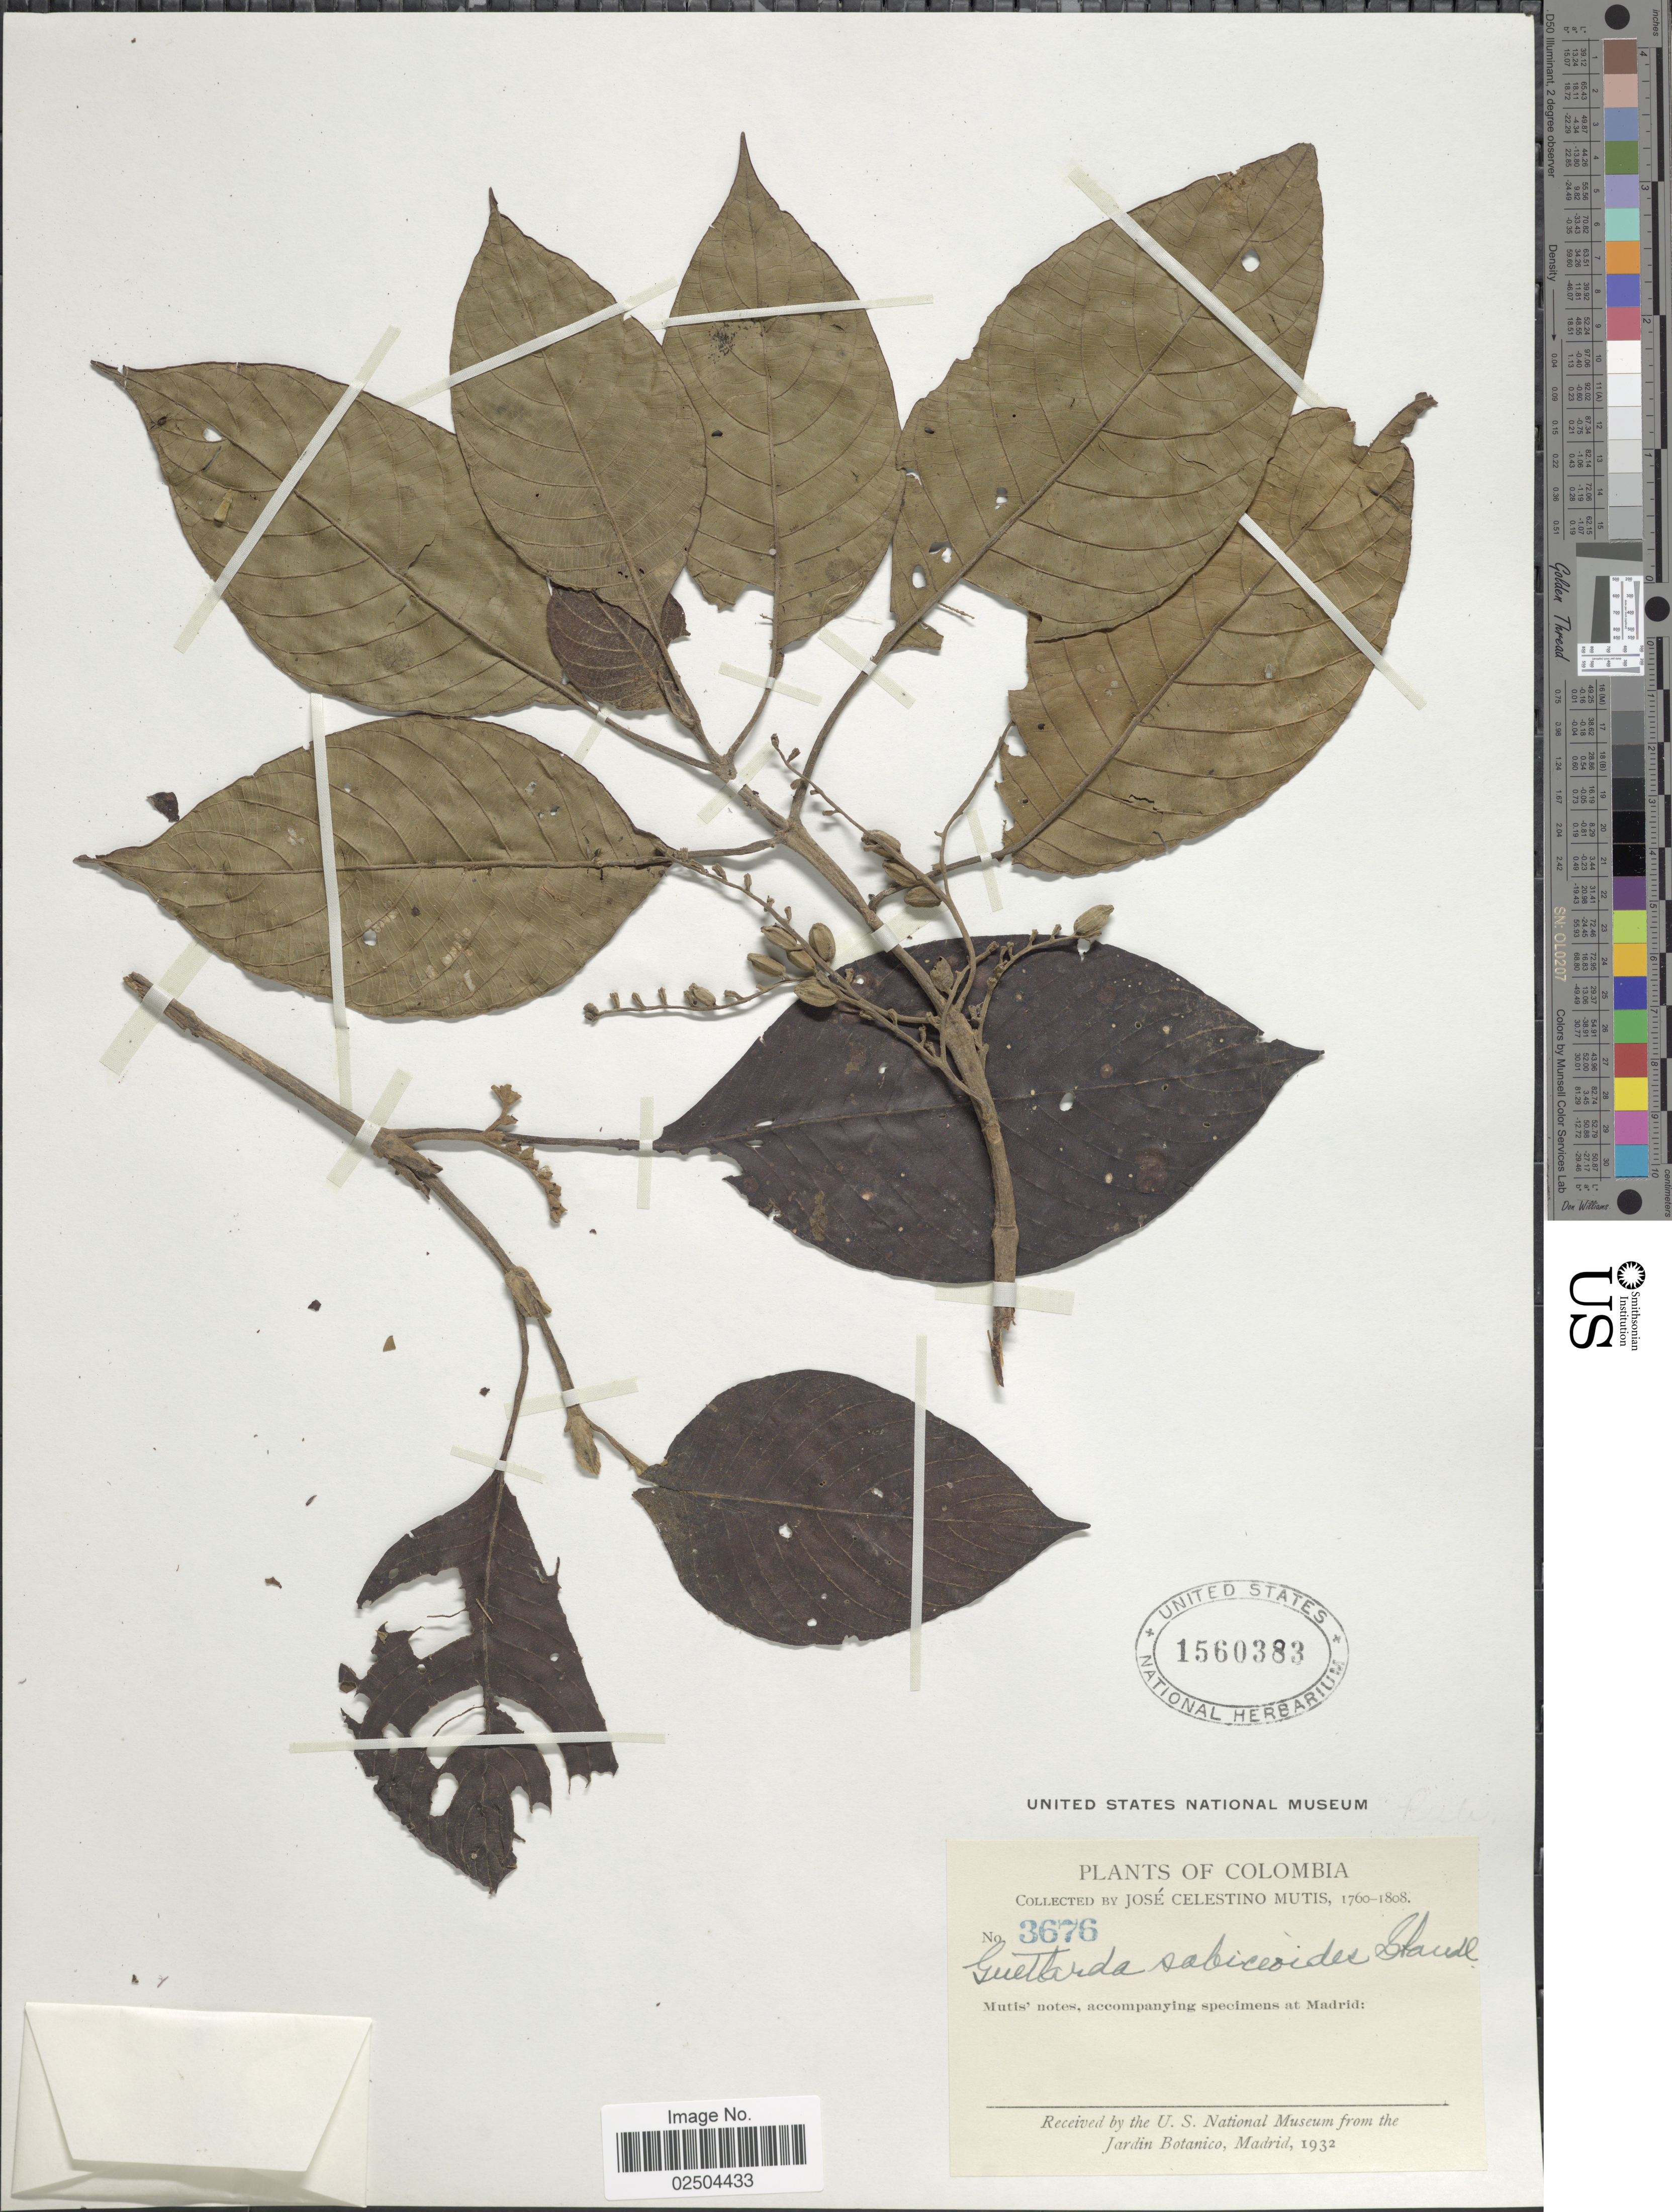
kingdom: Plantae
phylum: Tracheophyta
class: Magnoliopsida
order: Gentianales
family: Rubiaceae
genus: Guettarda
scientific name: Guettarda crispiflora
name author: Vahl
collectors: J. C. B. Mutis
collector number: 3676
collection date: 1760/1808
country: Colombia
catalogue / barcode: US 1560383